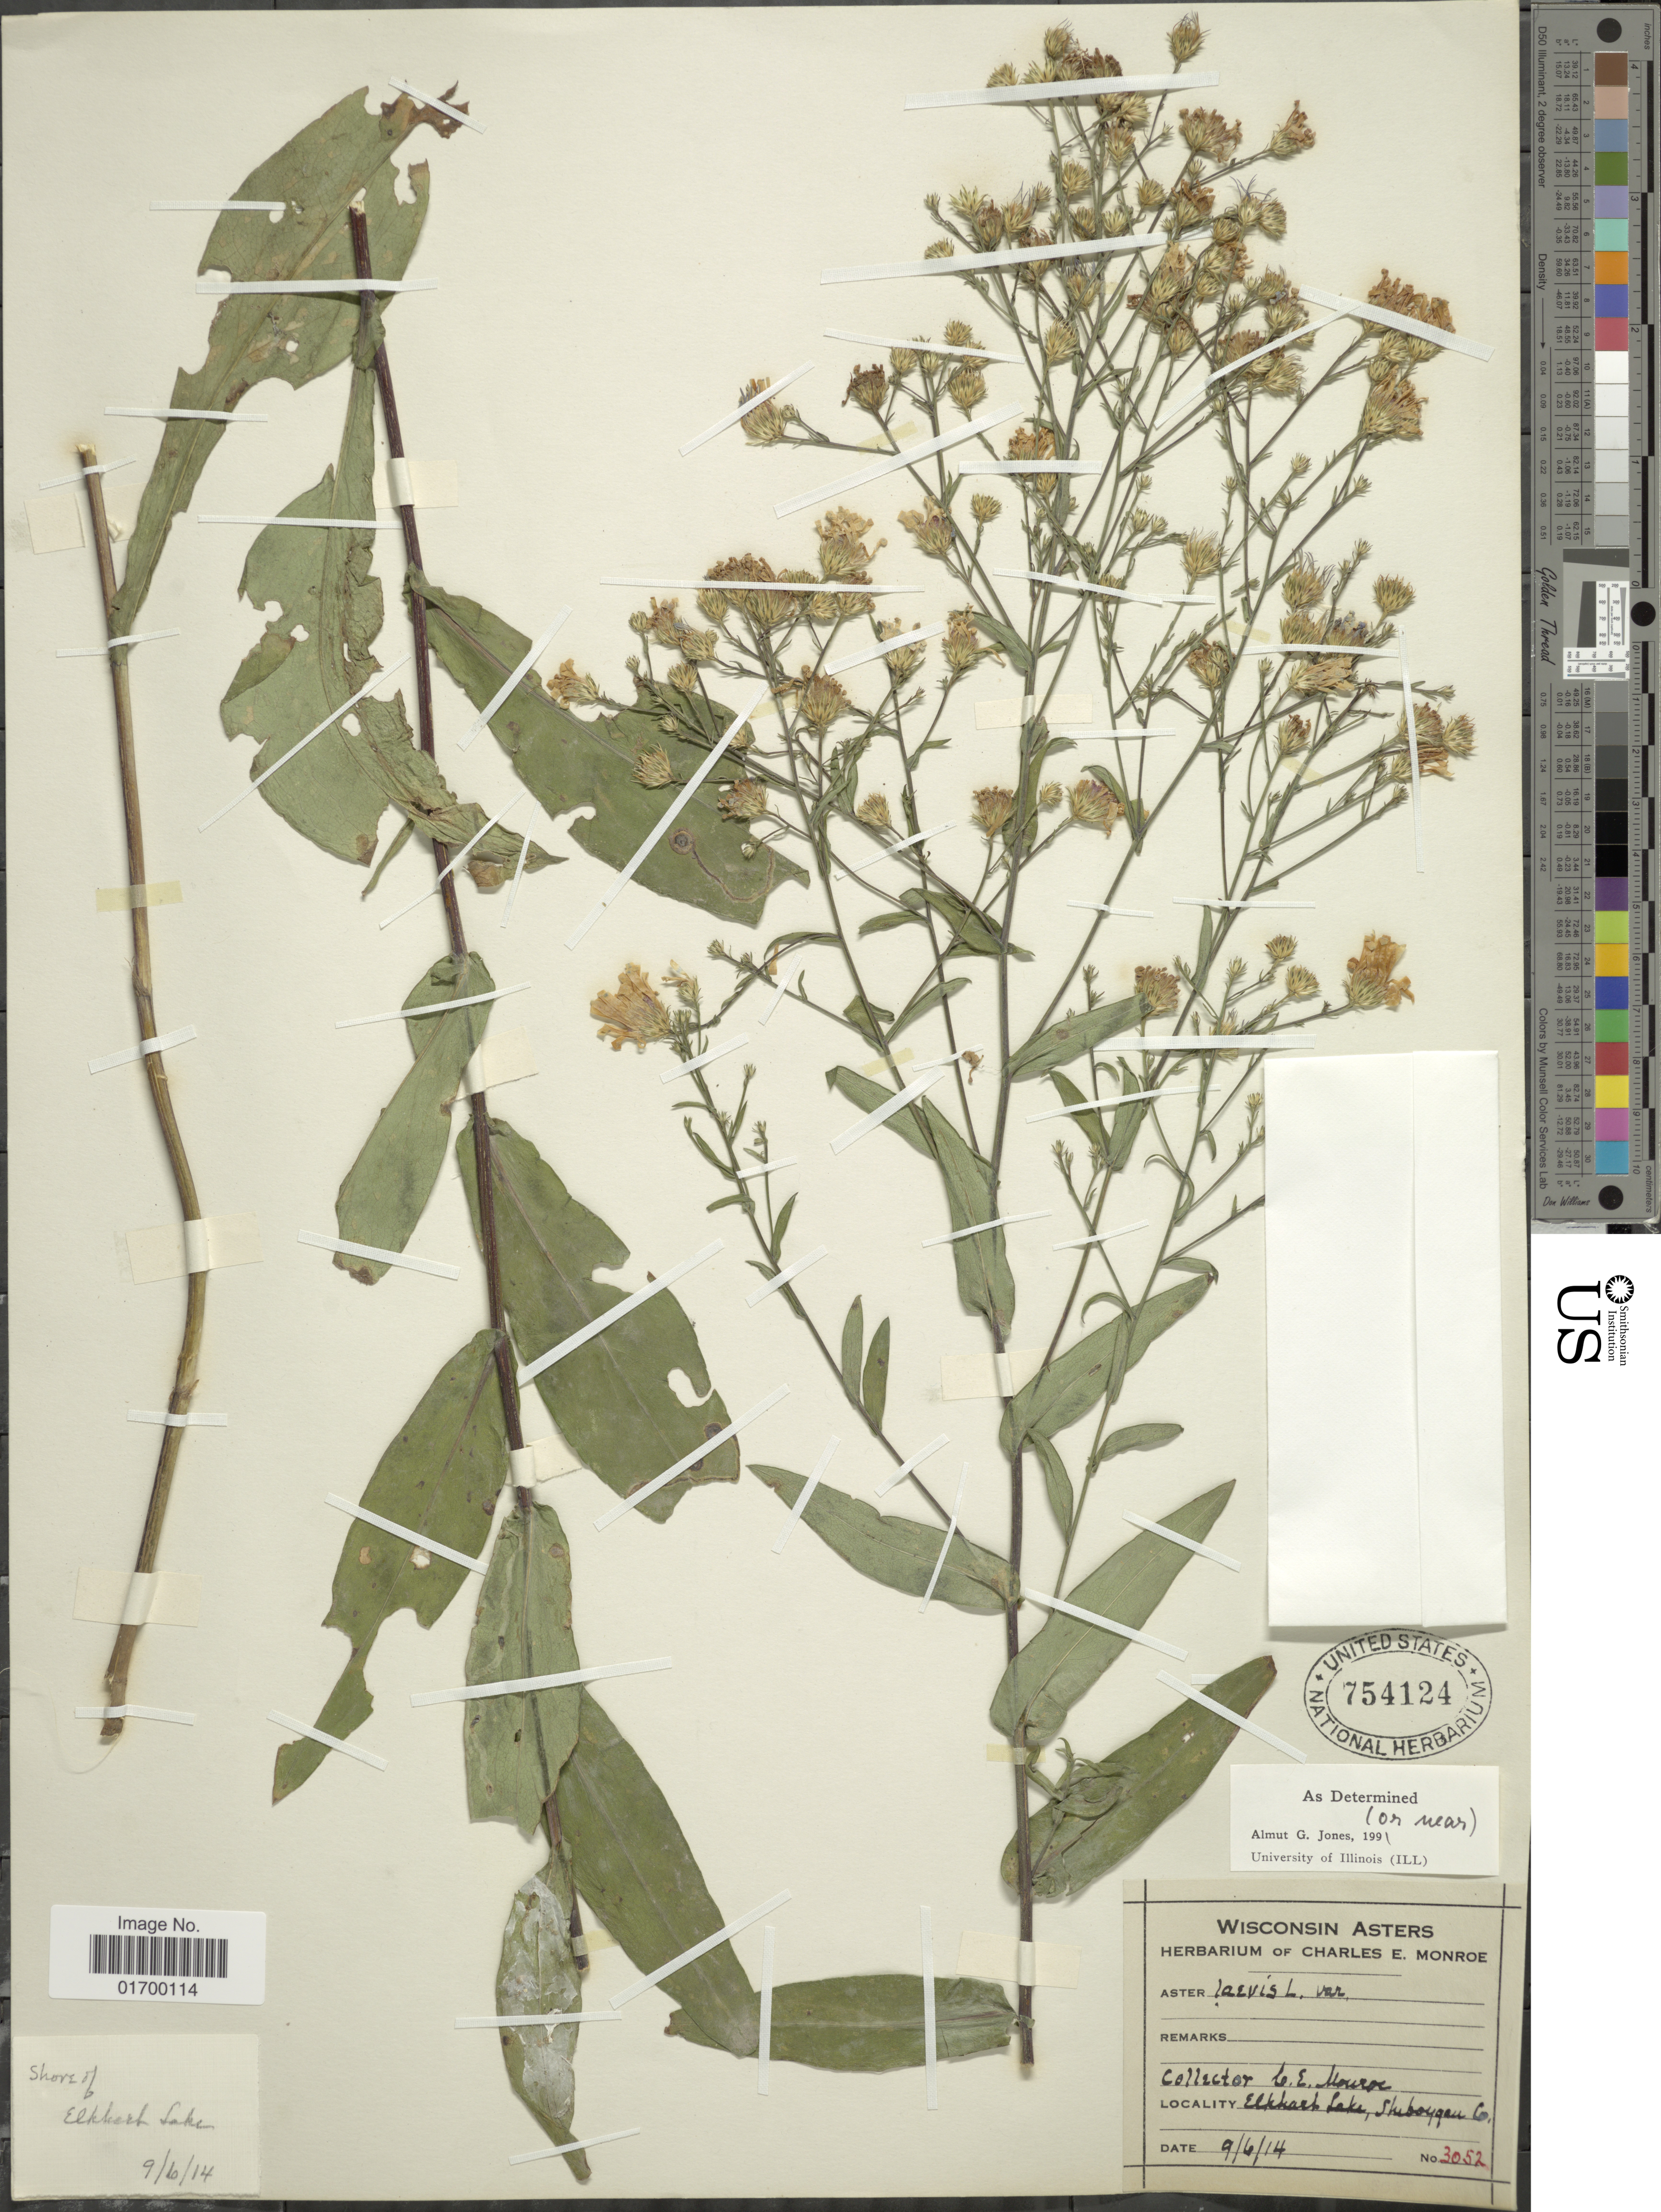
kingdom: Plantae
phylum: Tracheophyta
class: Magnoliopsida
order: Asterales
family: Asteraceae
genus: Symphyotrichum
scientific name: Symphyotrichum laeve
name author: (L.) Á. Löve & D. Löve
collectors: C. Monroe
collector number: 3052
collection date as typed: Transcribed d/m/y: 6/9/14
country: United States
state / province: Wisconsin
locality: Elkhart Lake, Sheboygan Co.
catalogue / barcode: US 754124